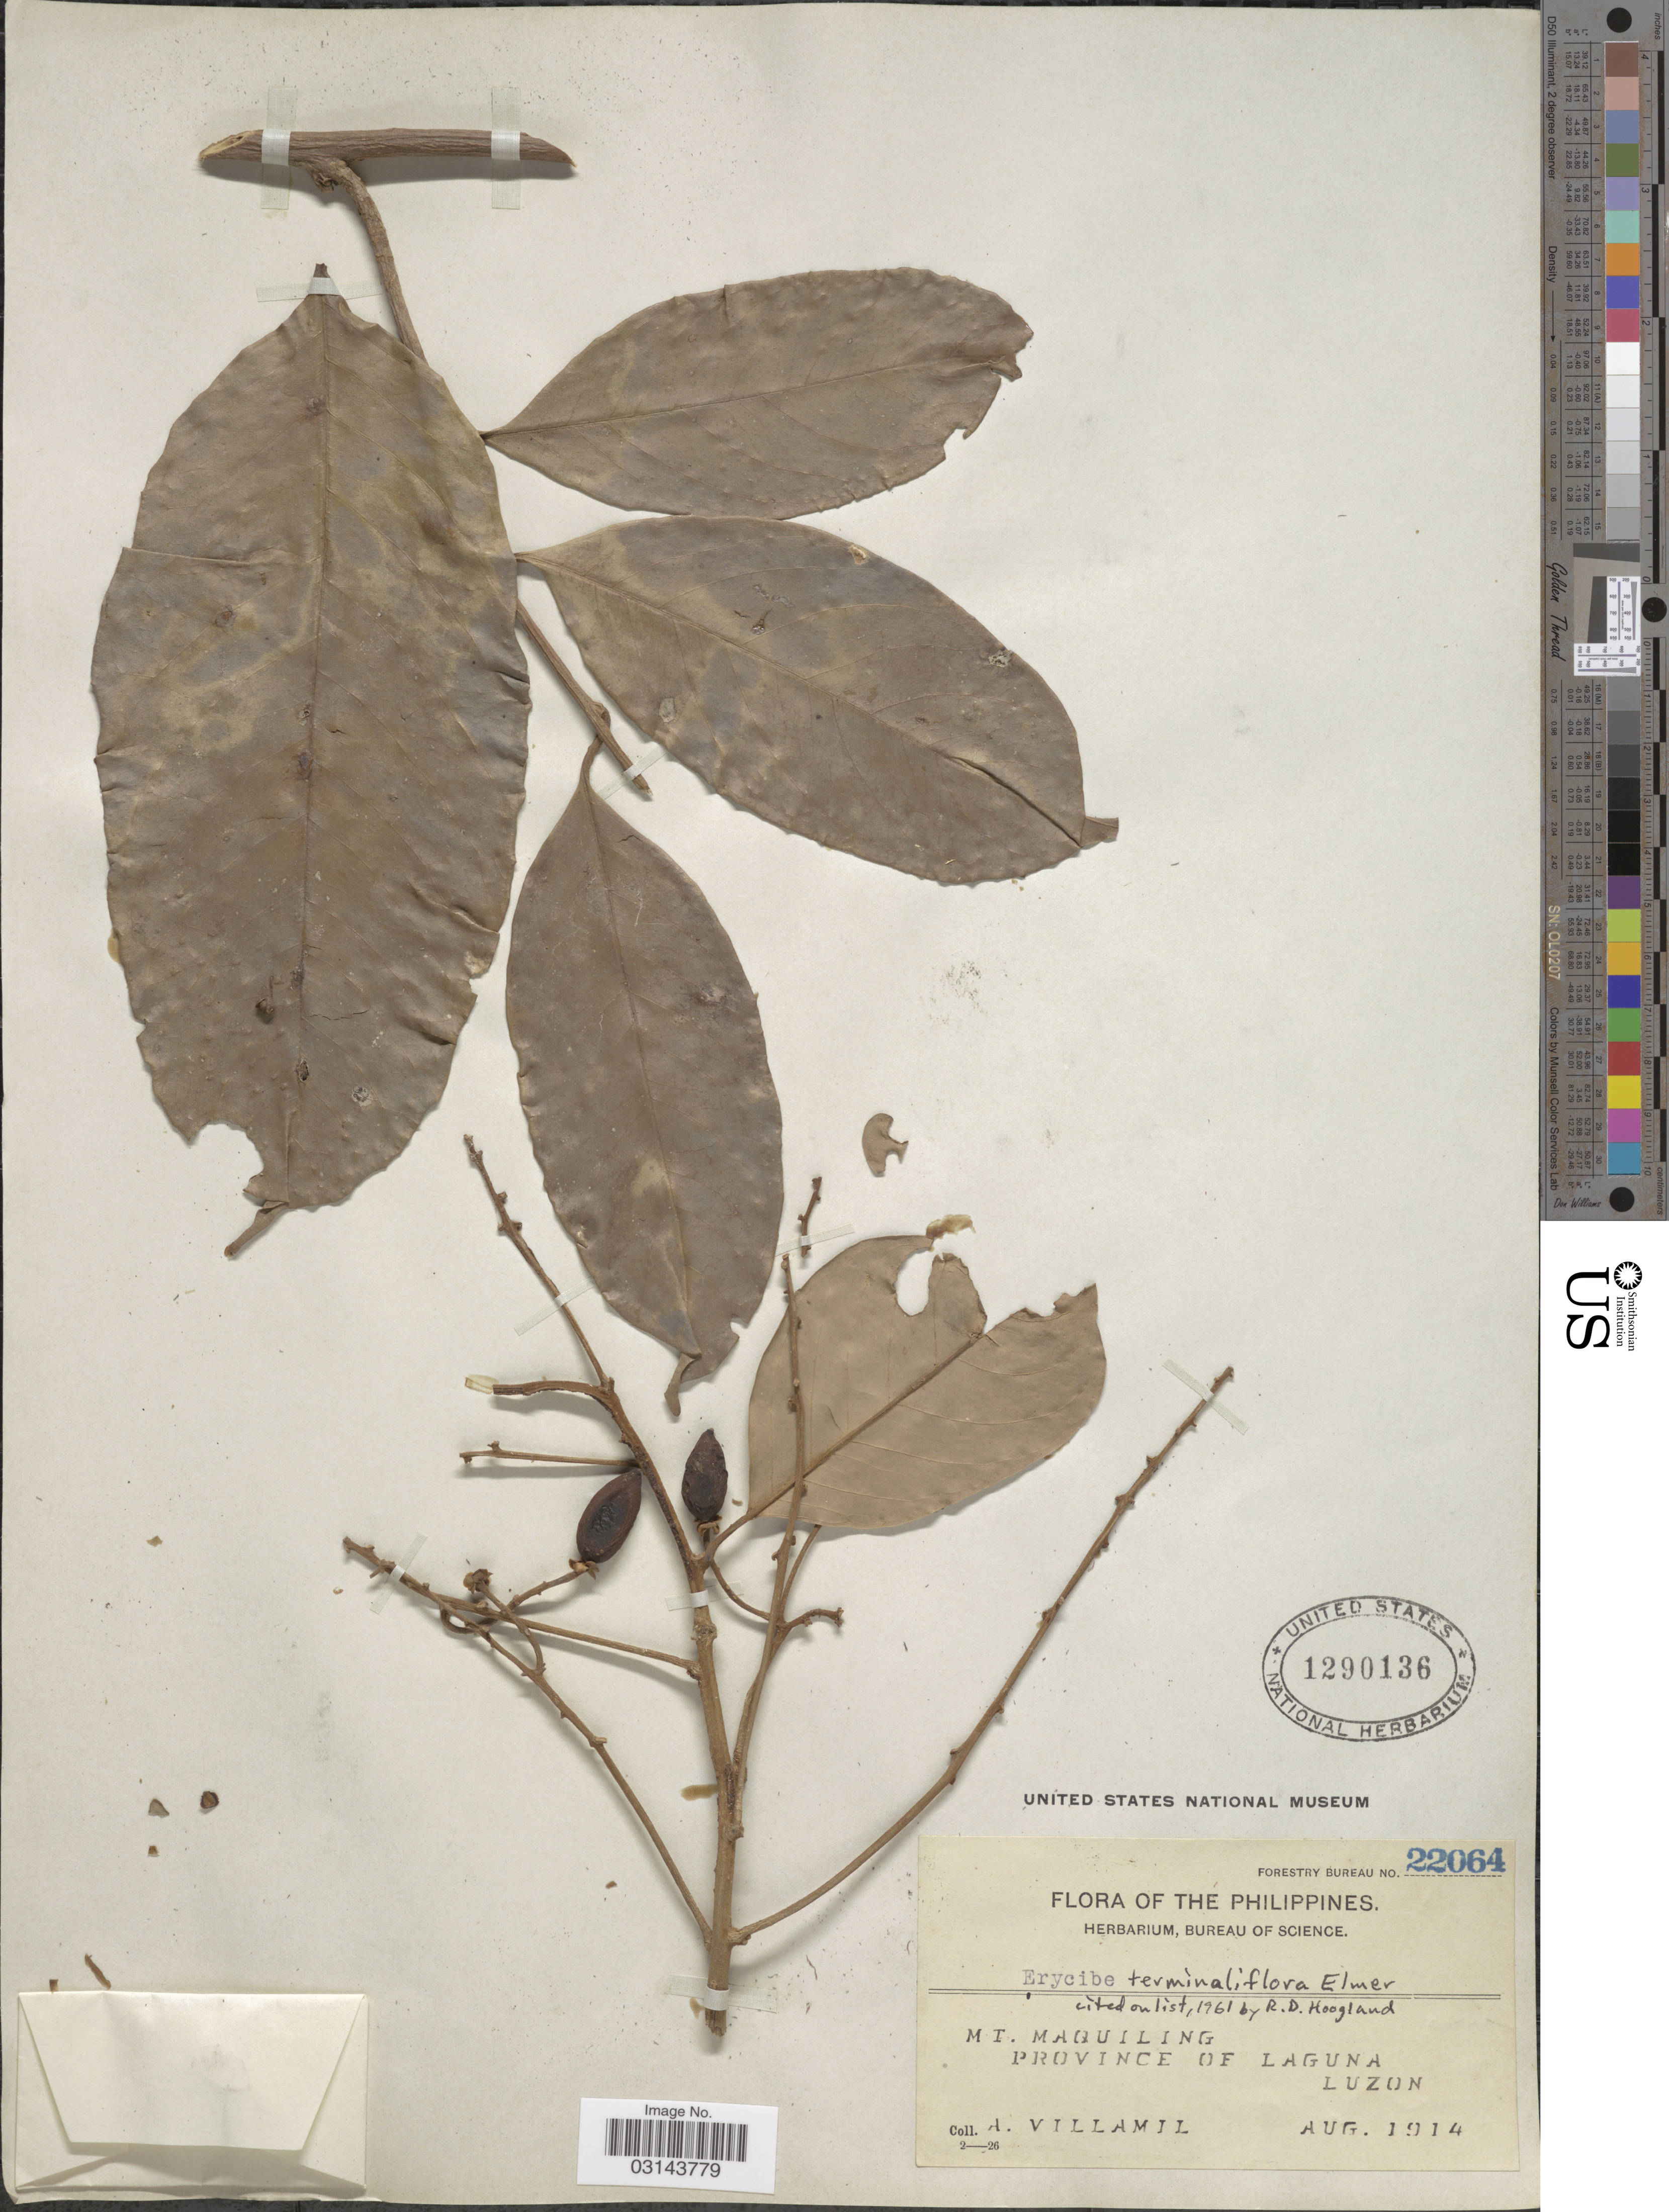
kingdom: Plantae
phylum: Tracheophyta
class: Magnoliopsida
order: Solanales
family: Convolvulaceae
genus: Erycibe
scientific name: Erycibe terminaliflora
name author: Elmer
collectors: A. Villamil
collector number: Forestry Bureau 22064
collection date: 1914-08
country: Philippines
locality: Mt. Maquiling. Province of Laguna Luzon.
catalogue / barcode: US 1290136